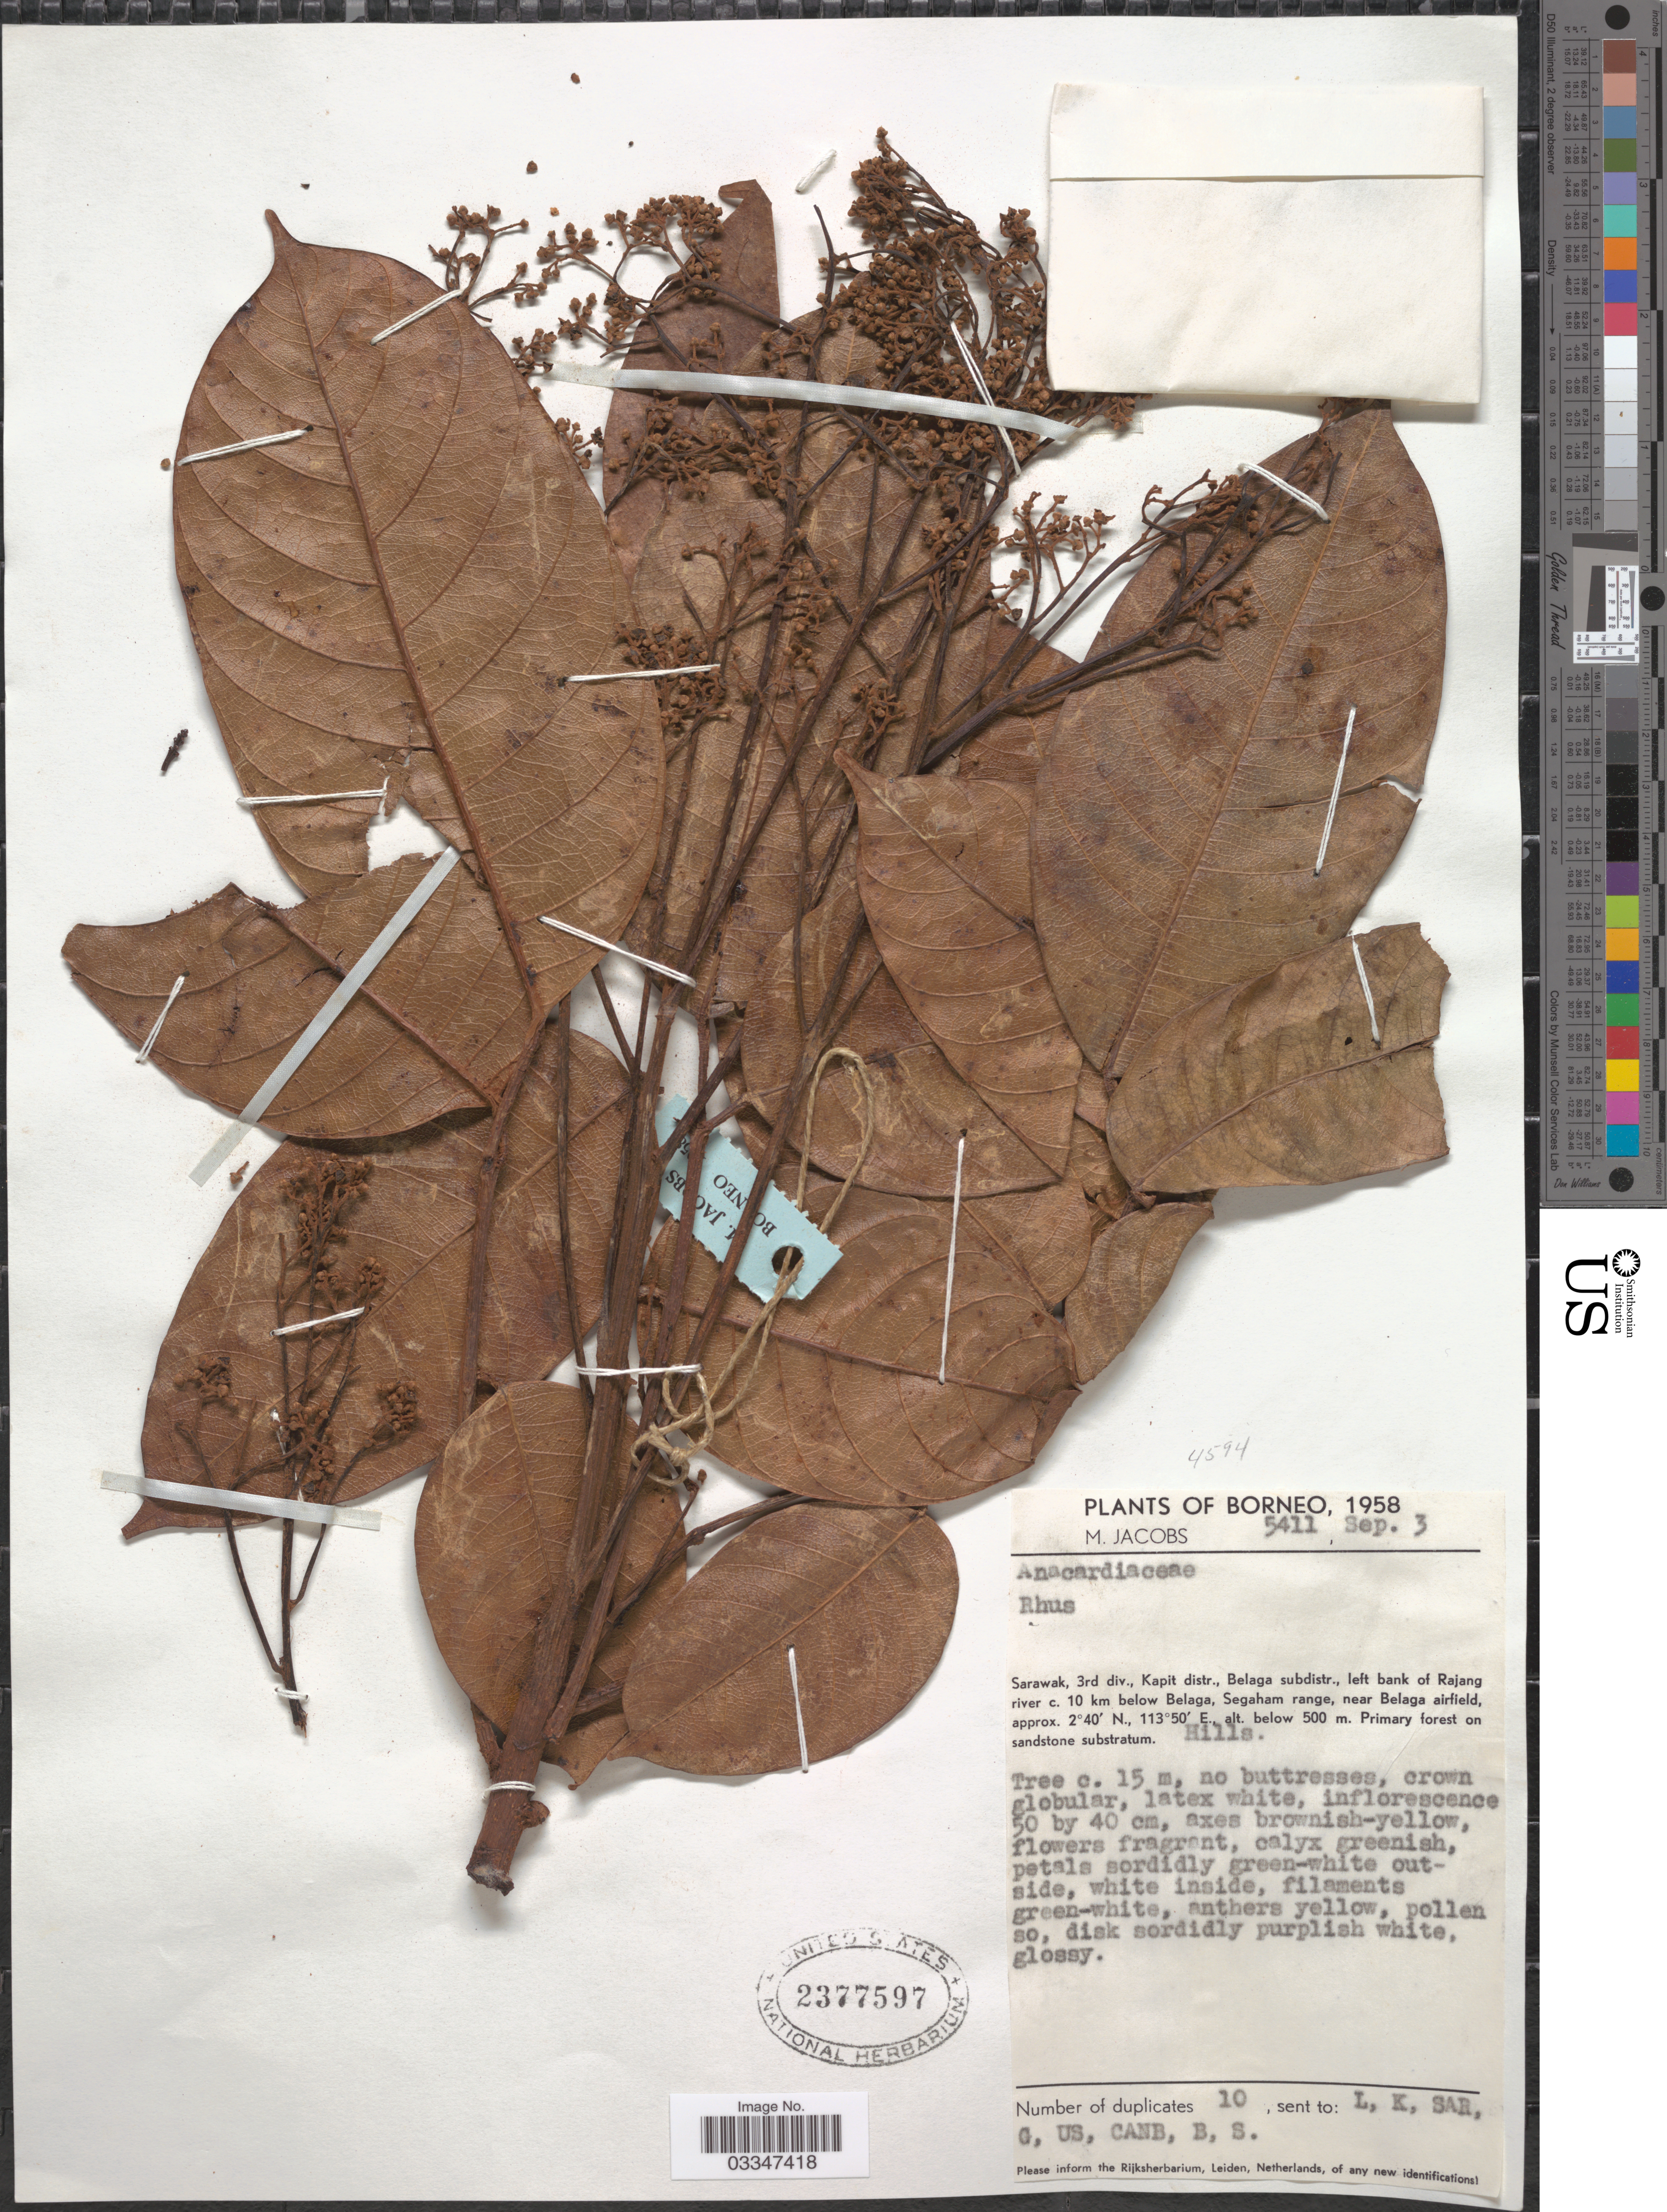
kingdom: Plantae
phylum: Tracheophyta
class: Magnoliopsida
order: Sapindales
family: Anacardiaceae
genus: Rhus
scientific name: Rhus sp.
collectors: M. Jacobs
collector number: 5411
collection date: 1958-09-03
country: Malaysia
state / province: Sarawak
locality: Borneo. Sarawak, 3rd div., Kapit distr., Belaga subdistr., left bank of Rajang river c. 10 km below Belaga, Segaham range, near Belaga airfield.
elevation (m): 500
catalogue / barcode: US 2377597